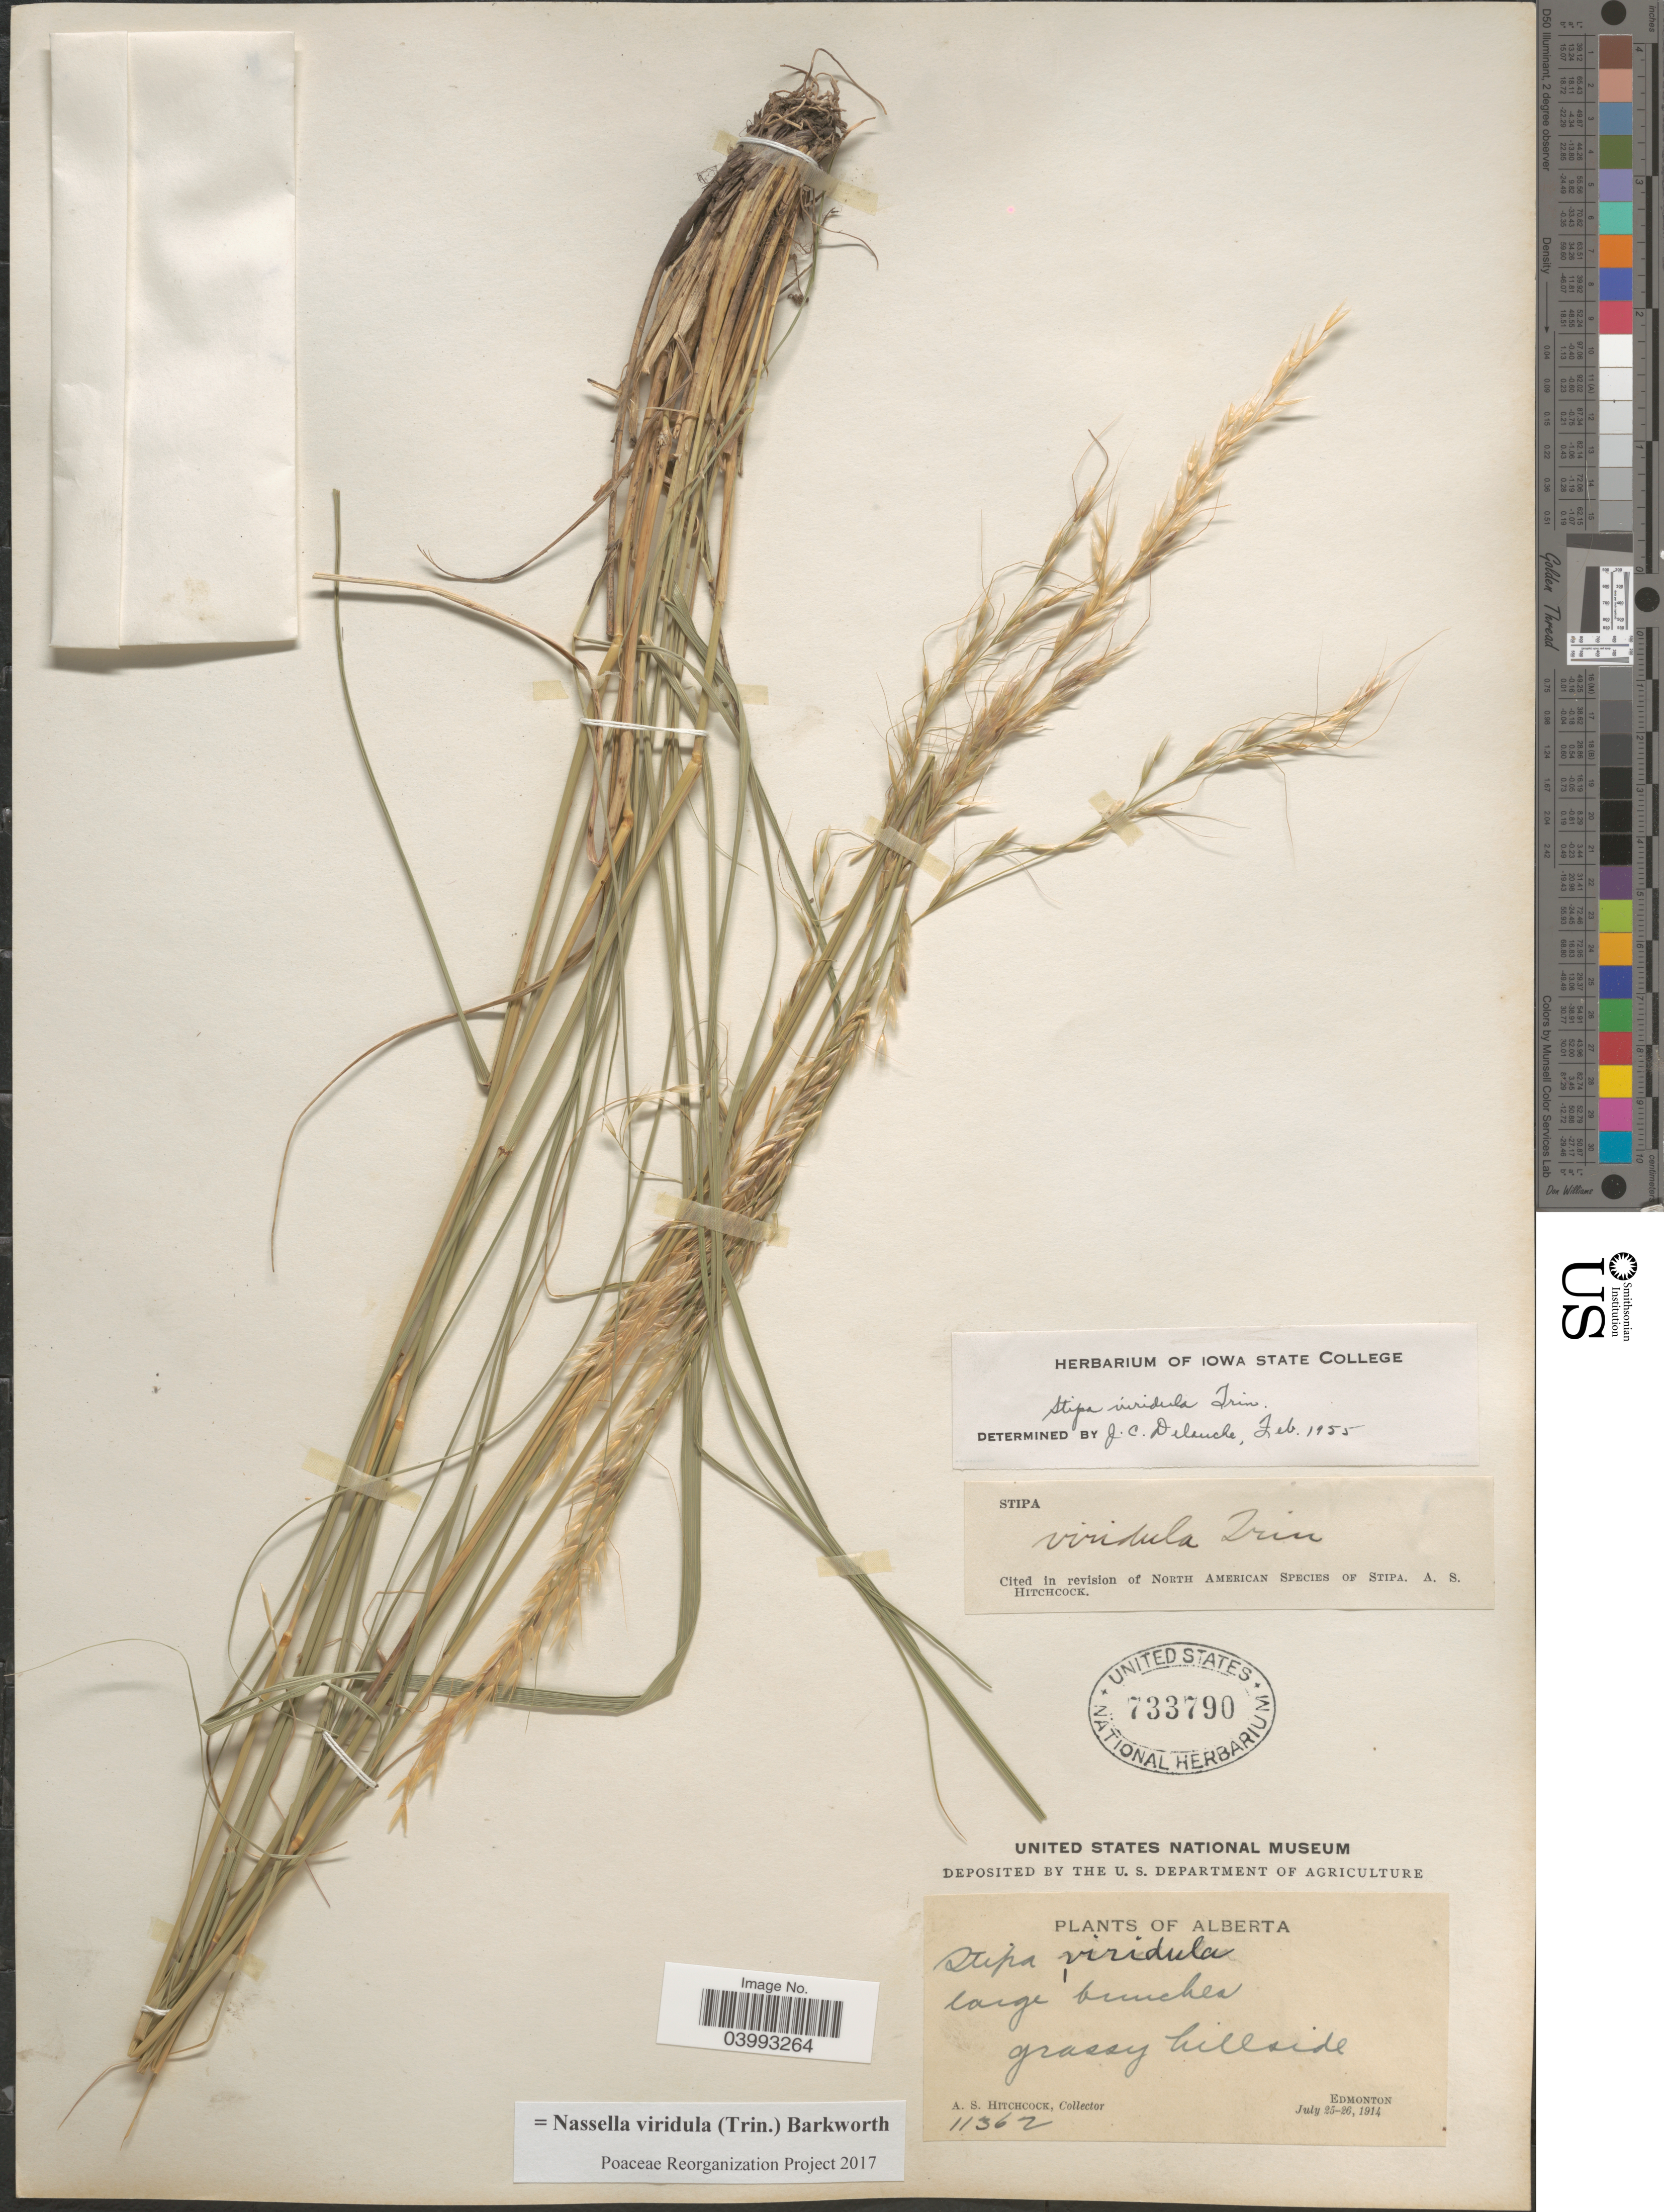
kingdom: Plantae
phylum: Tracheophyta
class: Liliopsida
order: Poales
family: Poaceae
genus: Nassella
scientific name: Nassella viridula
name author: (Trin.) Barkworth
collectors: A. S. Hitchcock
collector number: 11362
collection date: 1914-07-25/1914-07-26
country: Canada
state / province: Alberta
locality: Edmonton.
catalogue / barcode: US 733790